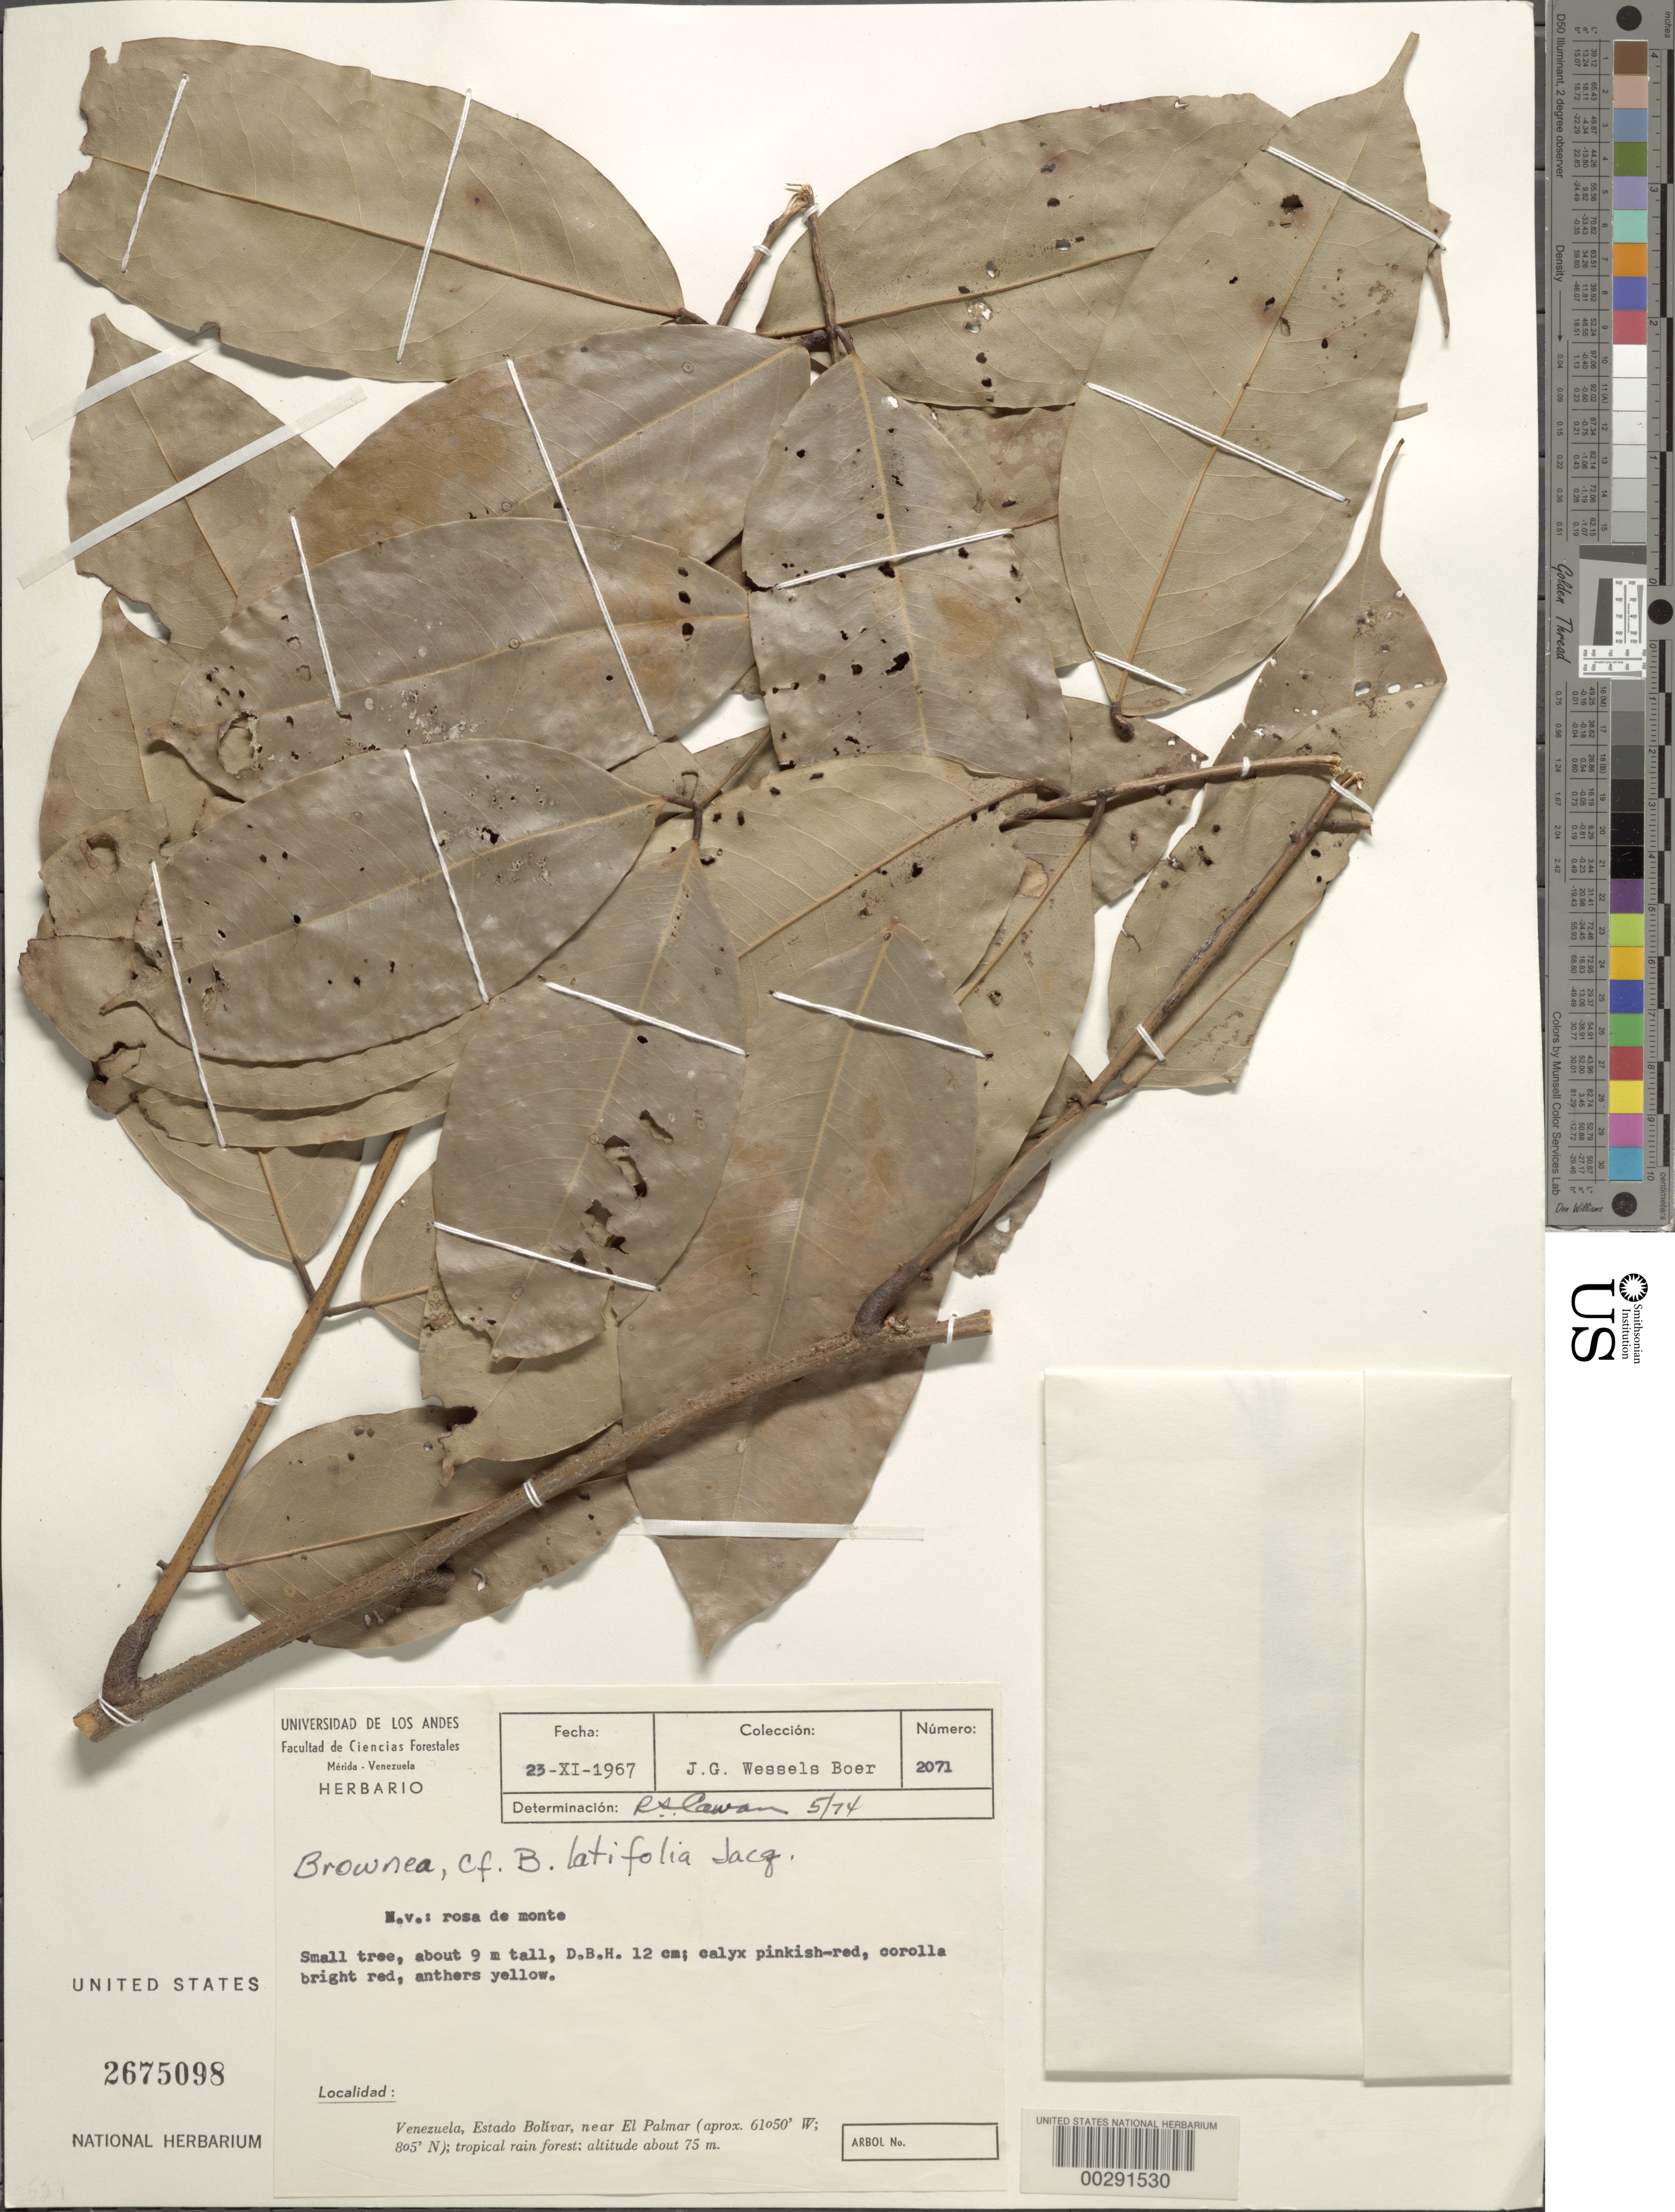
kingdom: Plantae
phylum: Tracheophyta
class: Magnoliopsida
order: Fabales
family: Fabaceae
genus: Brownea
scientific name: Brownea latifolia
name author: Jacq.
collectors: J. G. Wessels Boer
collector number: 2071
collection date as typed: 23 Nov 1967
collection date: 1967-11-23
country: Venezuela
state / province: Bolivar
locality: Near el palmar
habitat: Tropical rain forest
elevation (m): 75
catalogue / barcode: US 2675098